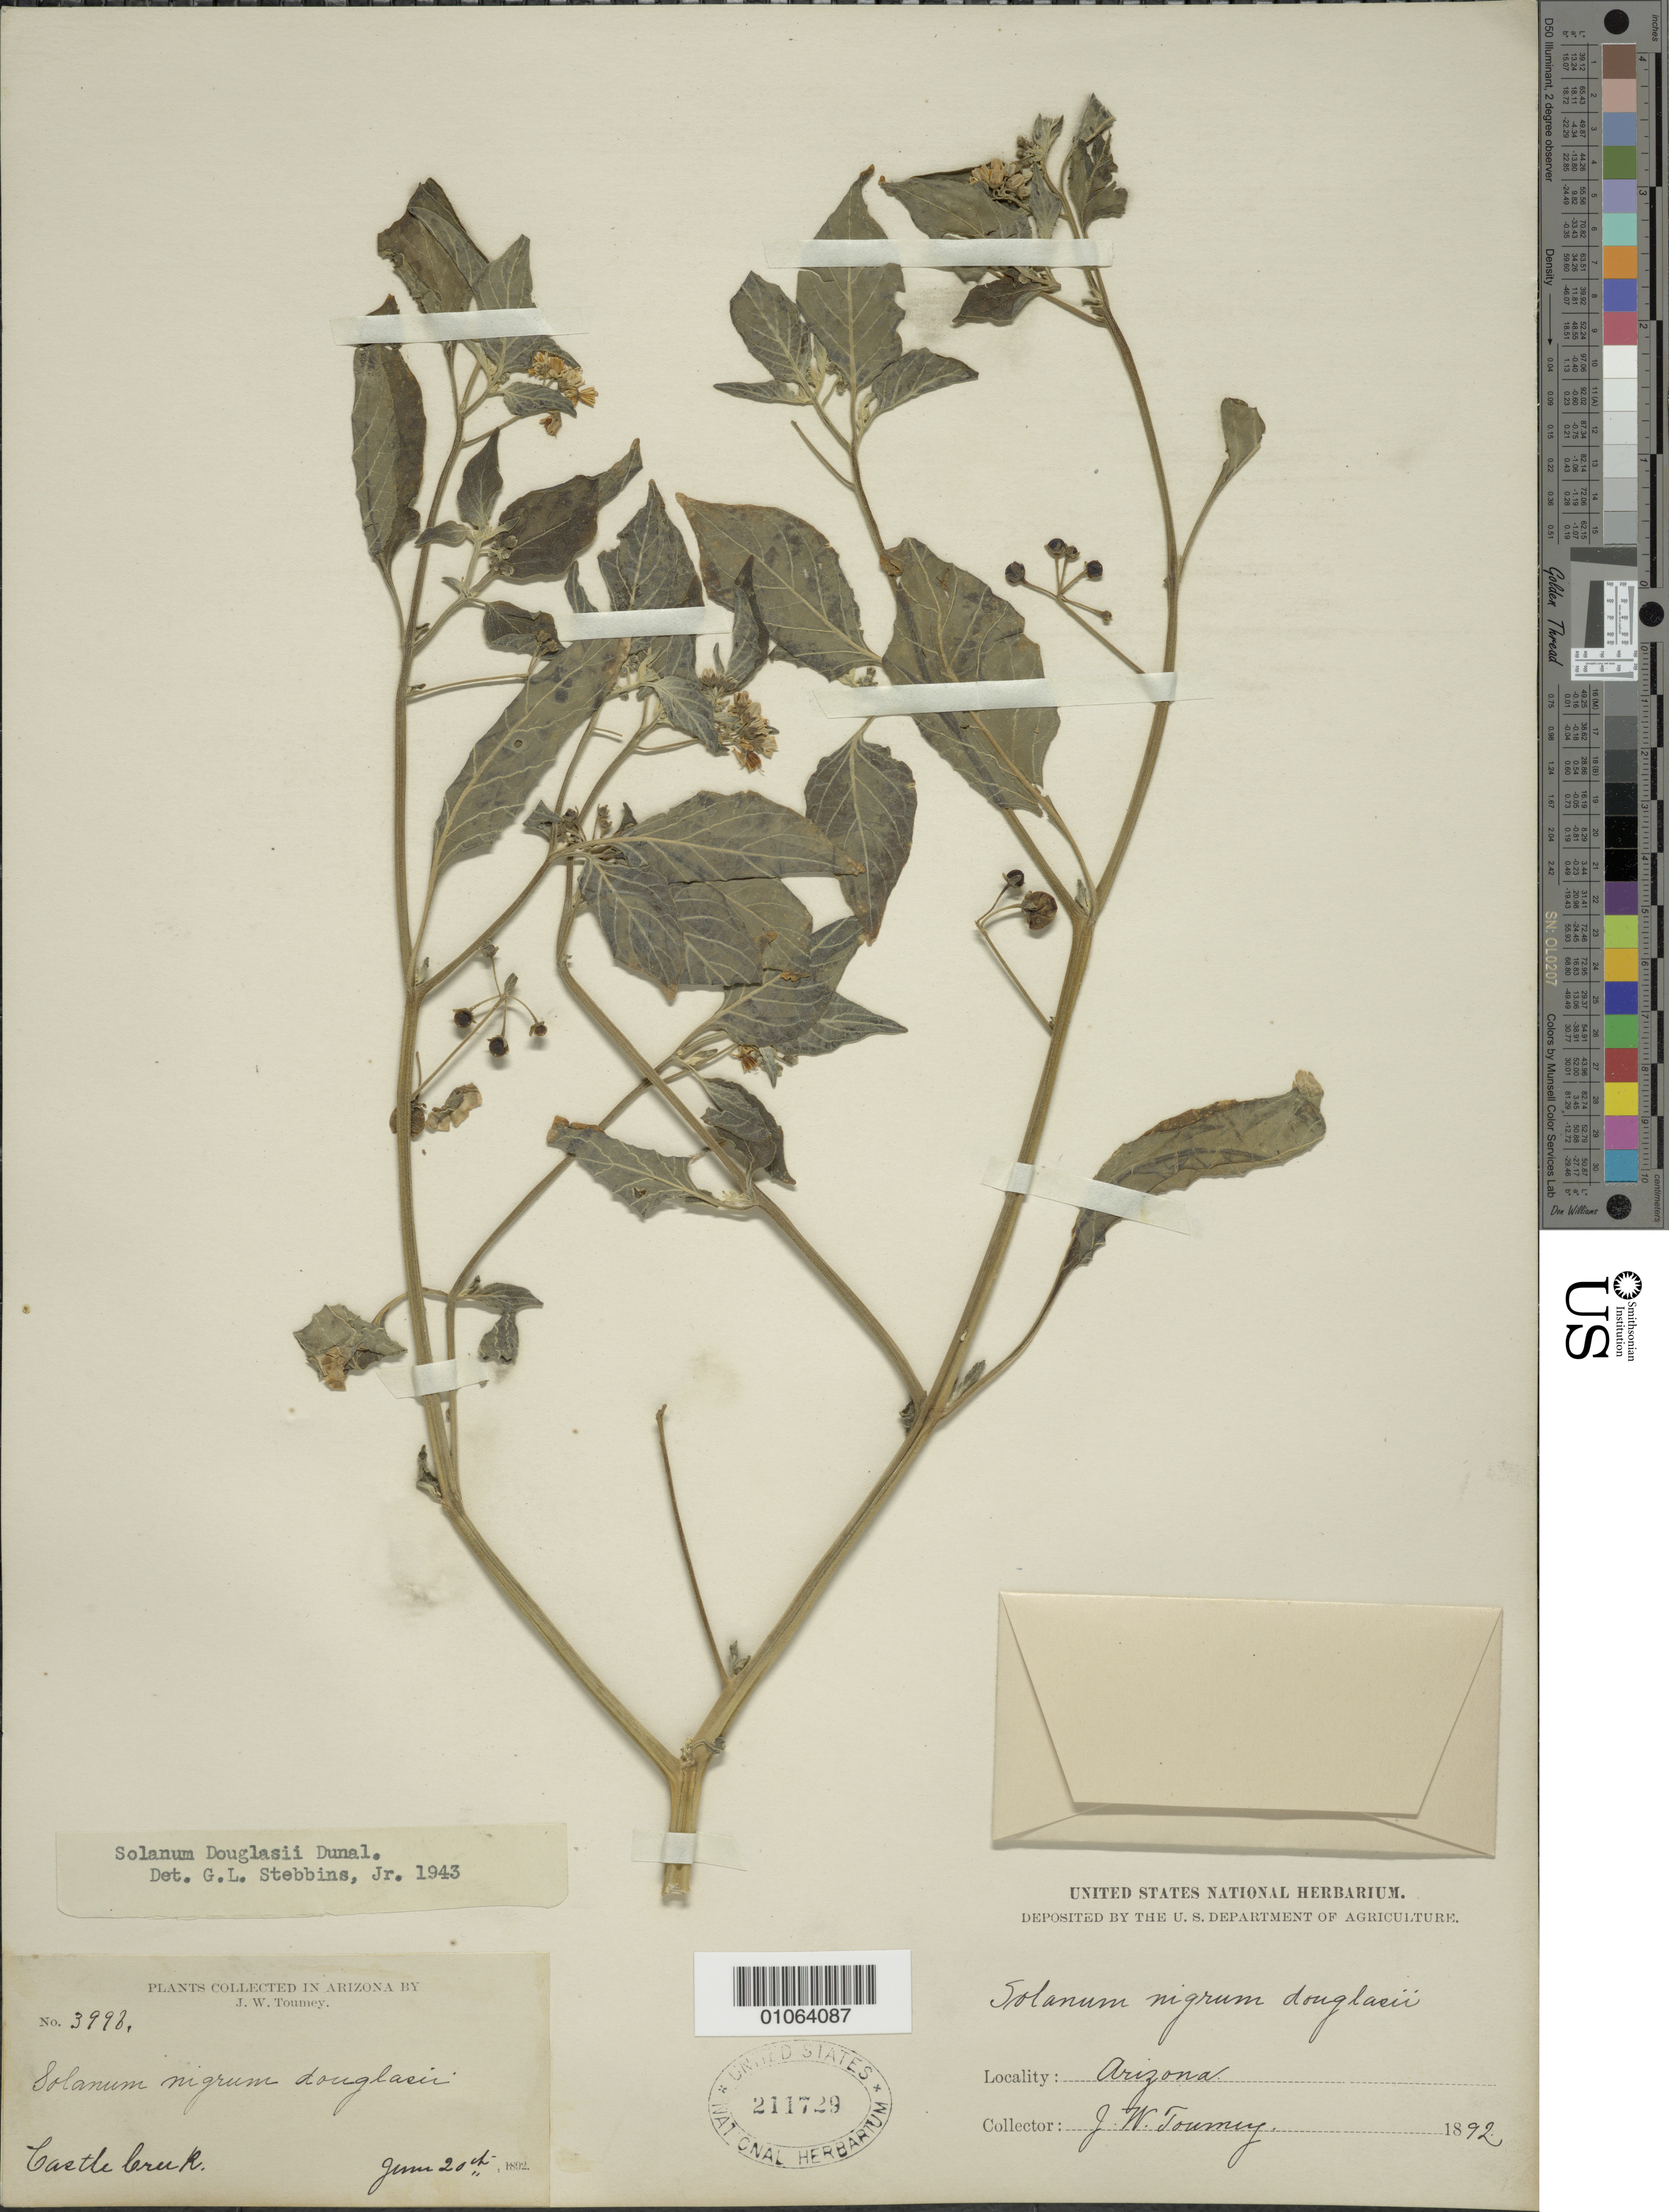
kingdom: Plantae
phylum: Tracheophyta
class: Magnoliopsida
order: Solanales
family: Solanaceae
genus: Solanum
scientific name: Solanum douglasii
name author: Dunal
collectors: J. W. Toumey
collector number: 3996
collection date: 1892-06-20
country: United States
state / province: Arizona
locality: Castle Creek.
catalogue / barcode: US 211729